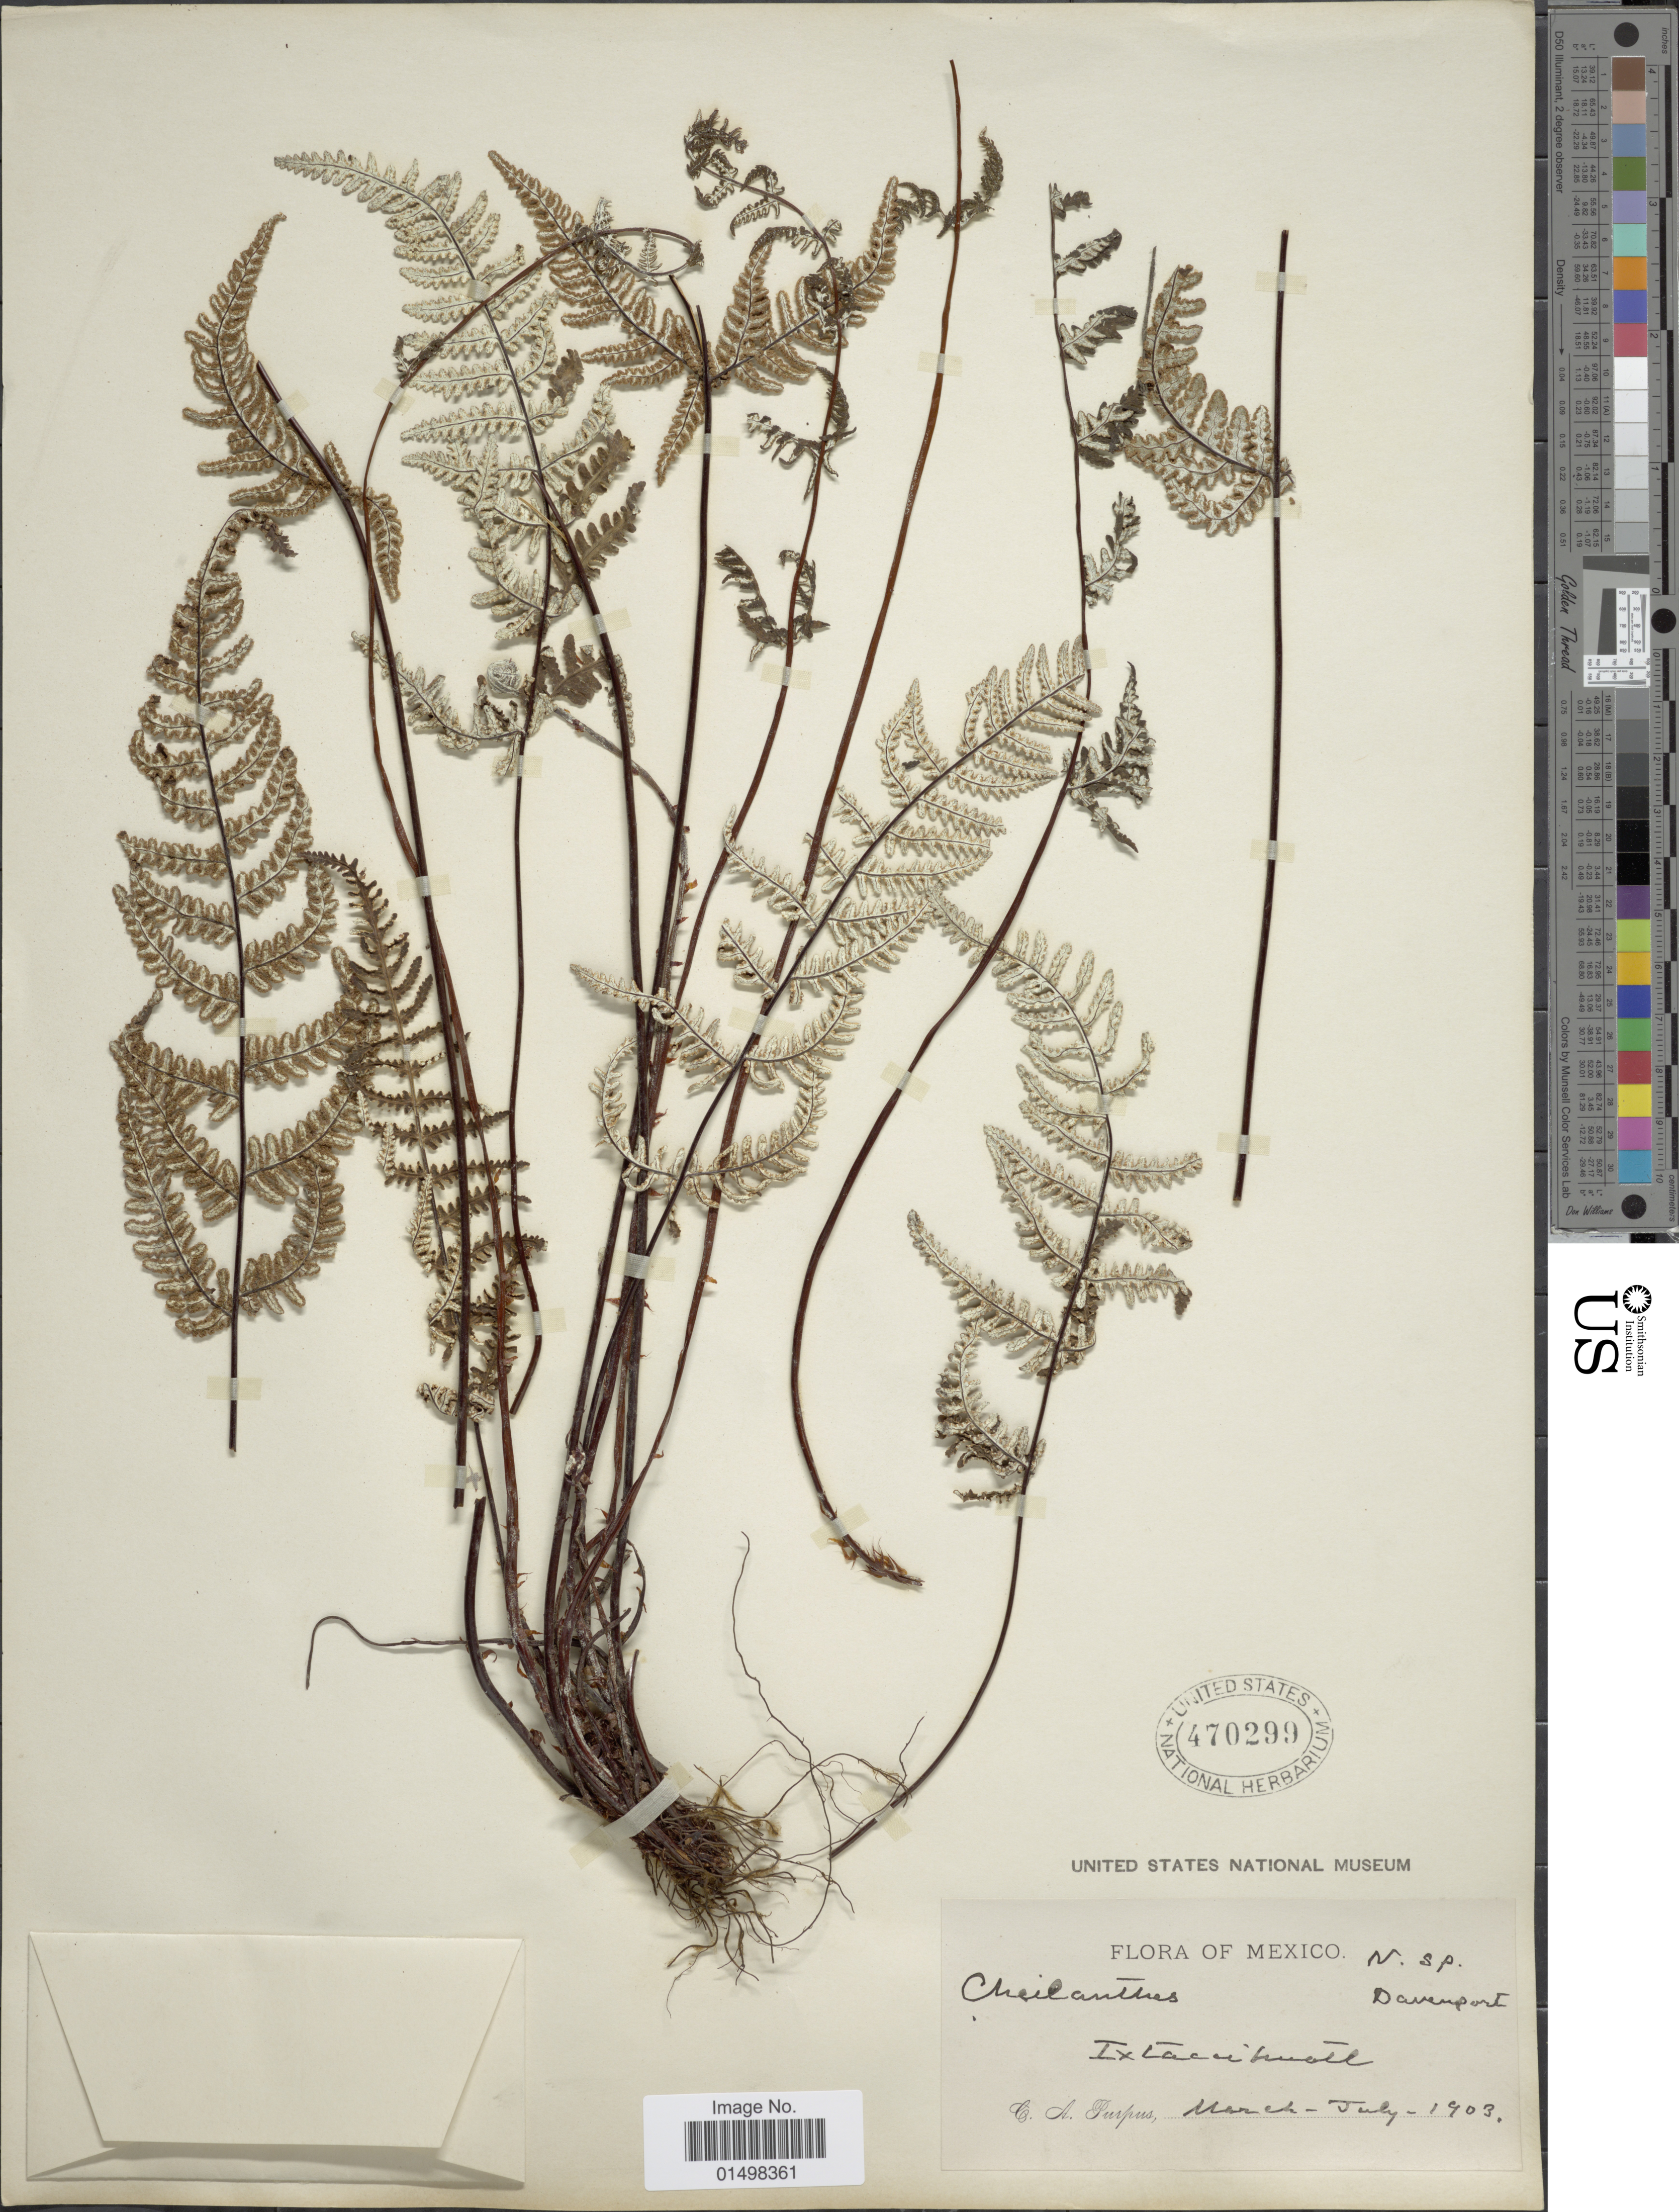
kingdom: Plantae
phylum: Tracheophyta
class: Polypodiopsida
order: Polypodiales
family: Pteridaceae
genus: Aleuritopteris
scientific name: Aleuritopteris farinosa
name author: (Forssk.) Fée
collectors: C. A. Purpus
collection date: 1903-03/1903-07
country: Mexico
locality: Iztaccihuatl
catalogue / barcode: US 470299